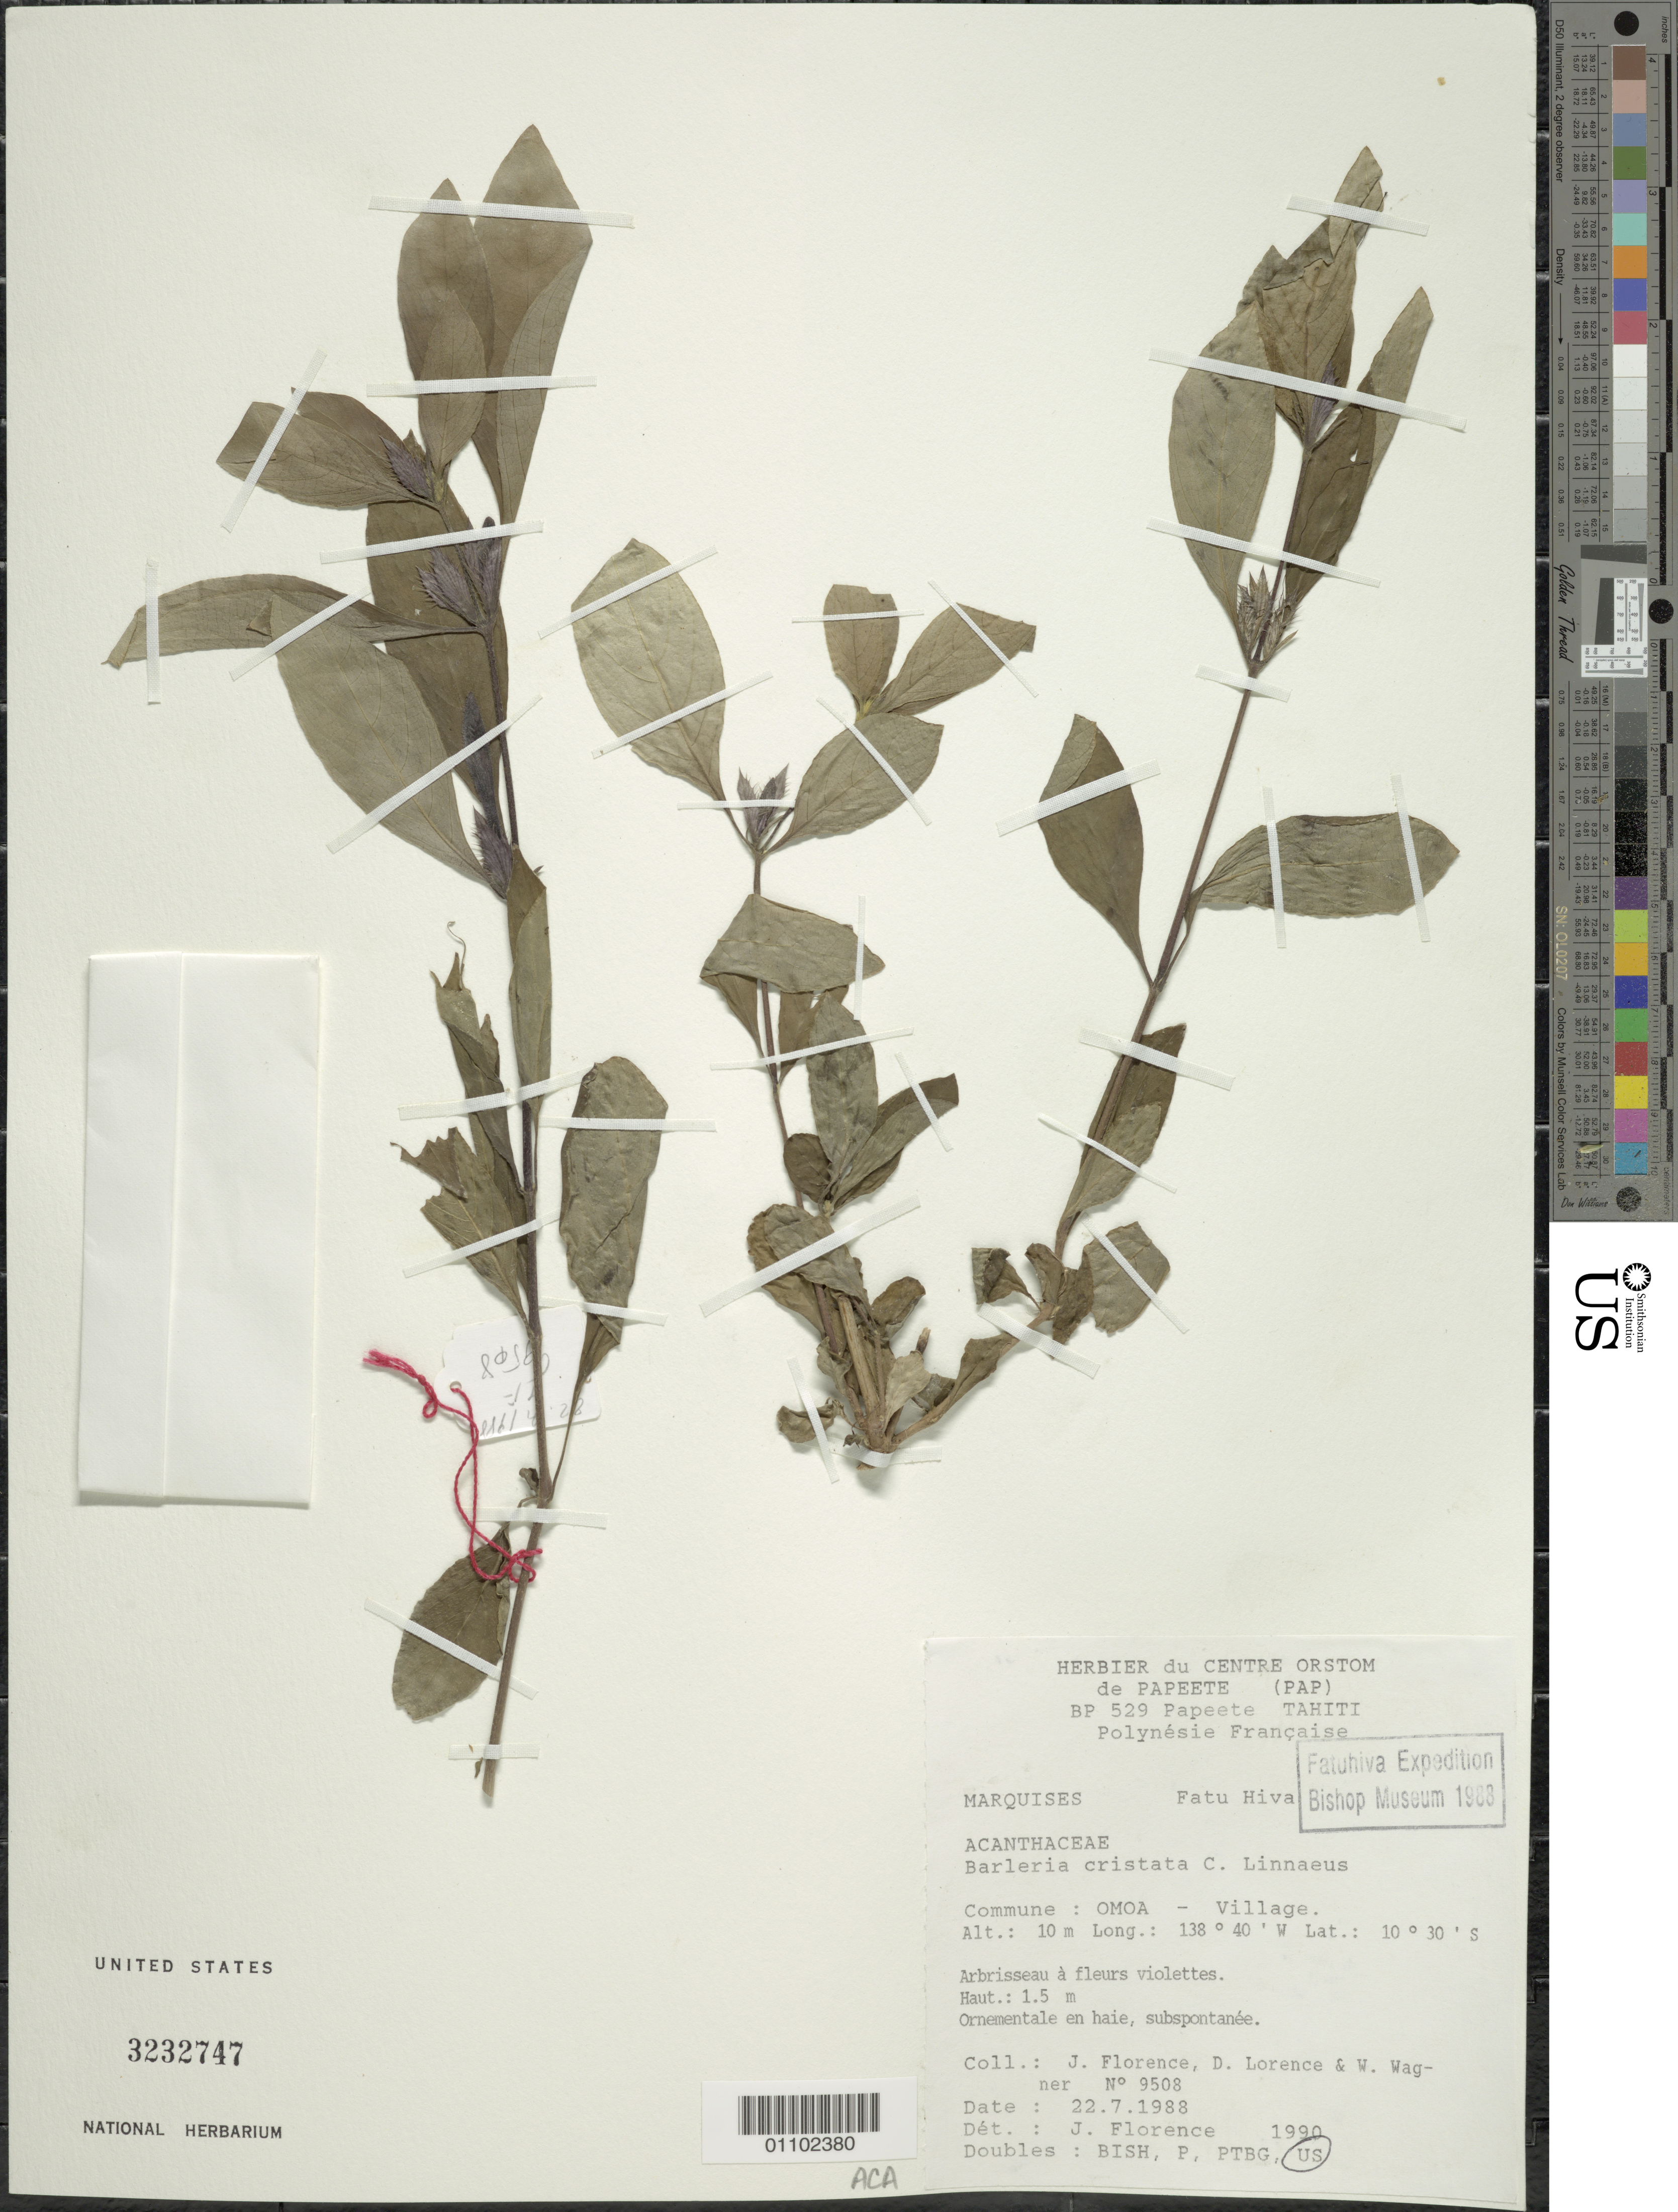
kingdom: Plantae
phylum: Tracheophyta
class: Magnoliopsida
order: Lamiales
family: Acanthaceae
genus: Barleria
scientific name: Barleria cristata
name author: L.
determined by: Florence, J.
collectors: J. Florence, D. Lorence & W. L. Wagner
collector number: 9508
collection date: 1988-07-22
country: French Polynesia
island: Fatu Hiva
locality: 'Omo'a village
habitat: Ornamentale en haie, subspontanée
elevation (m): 10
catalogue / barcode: US 3232747